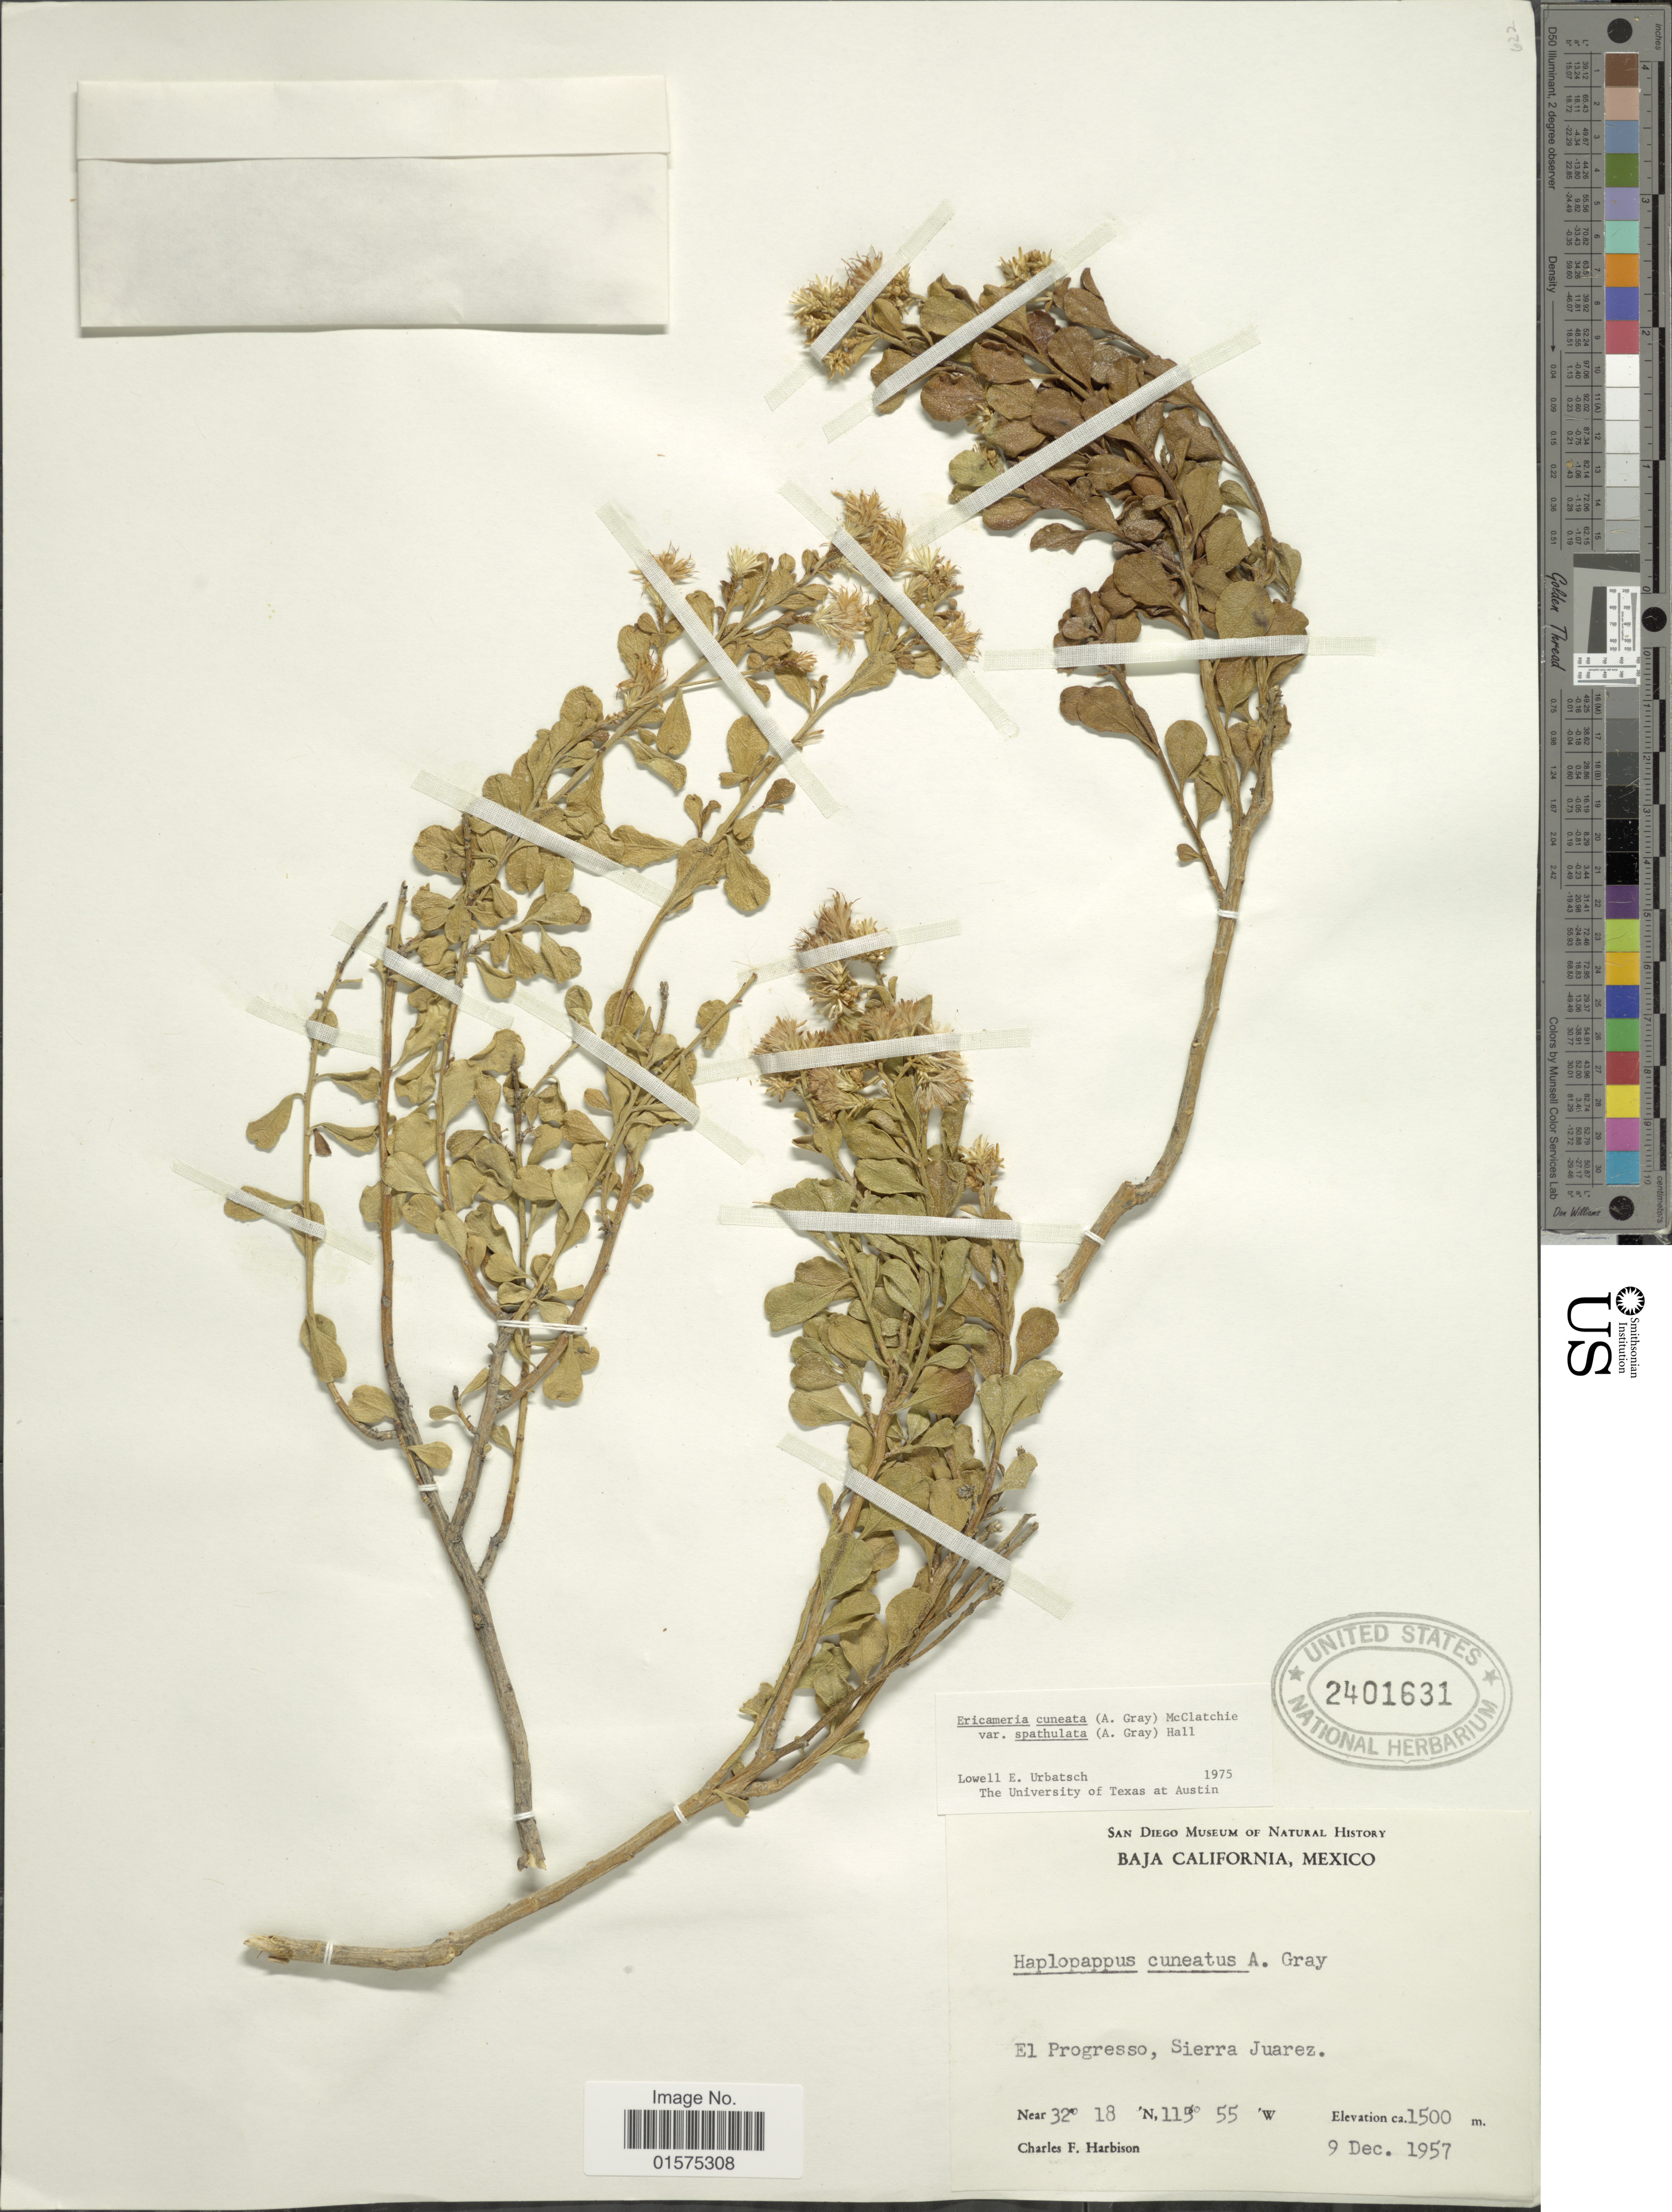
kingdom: Plantae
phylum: Tracheophyta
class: Magnoliopsida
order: Asterales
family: Asteraceae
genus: Ericameria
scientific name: Ericameria cuneata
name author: (A. Gray) McClatchie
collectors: C. F. Harbison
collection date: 1957-12-09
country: Mexico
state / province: Baja California Sur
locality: El Progresso, Sierra Juarez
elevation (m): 1500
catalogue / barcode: US 2401631